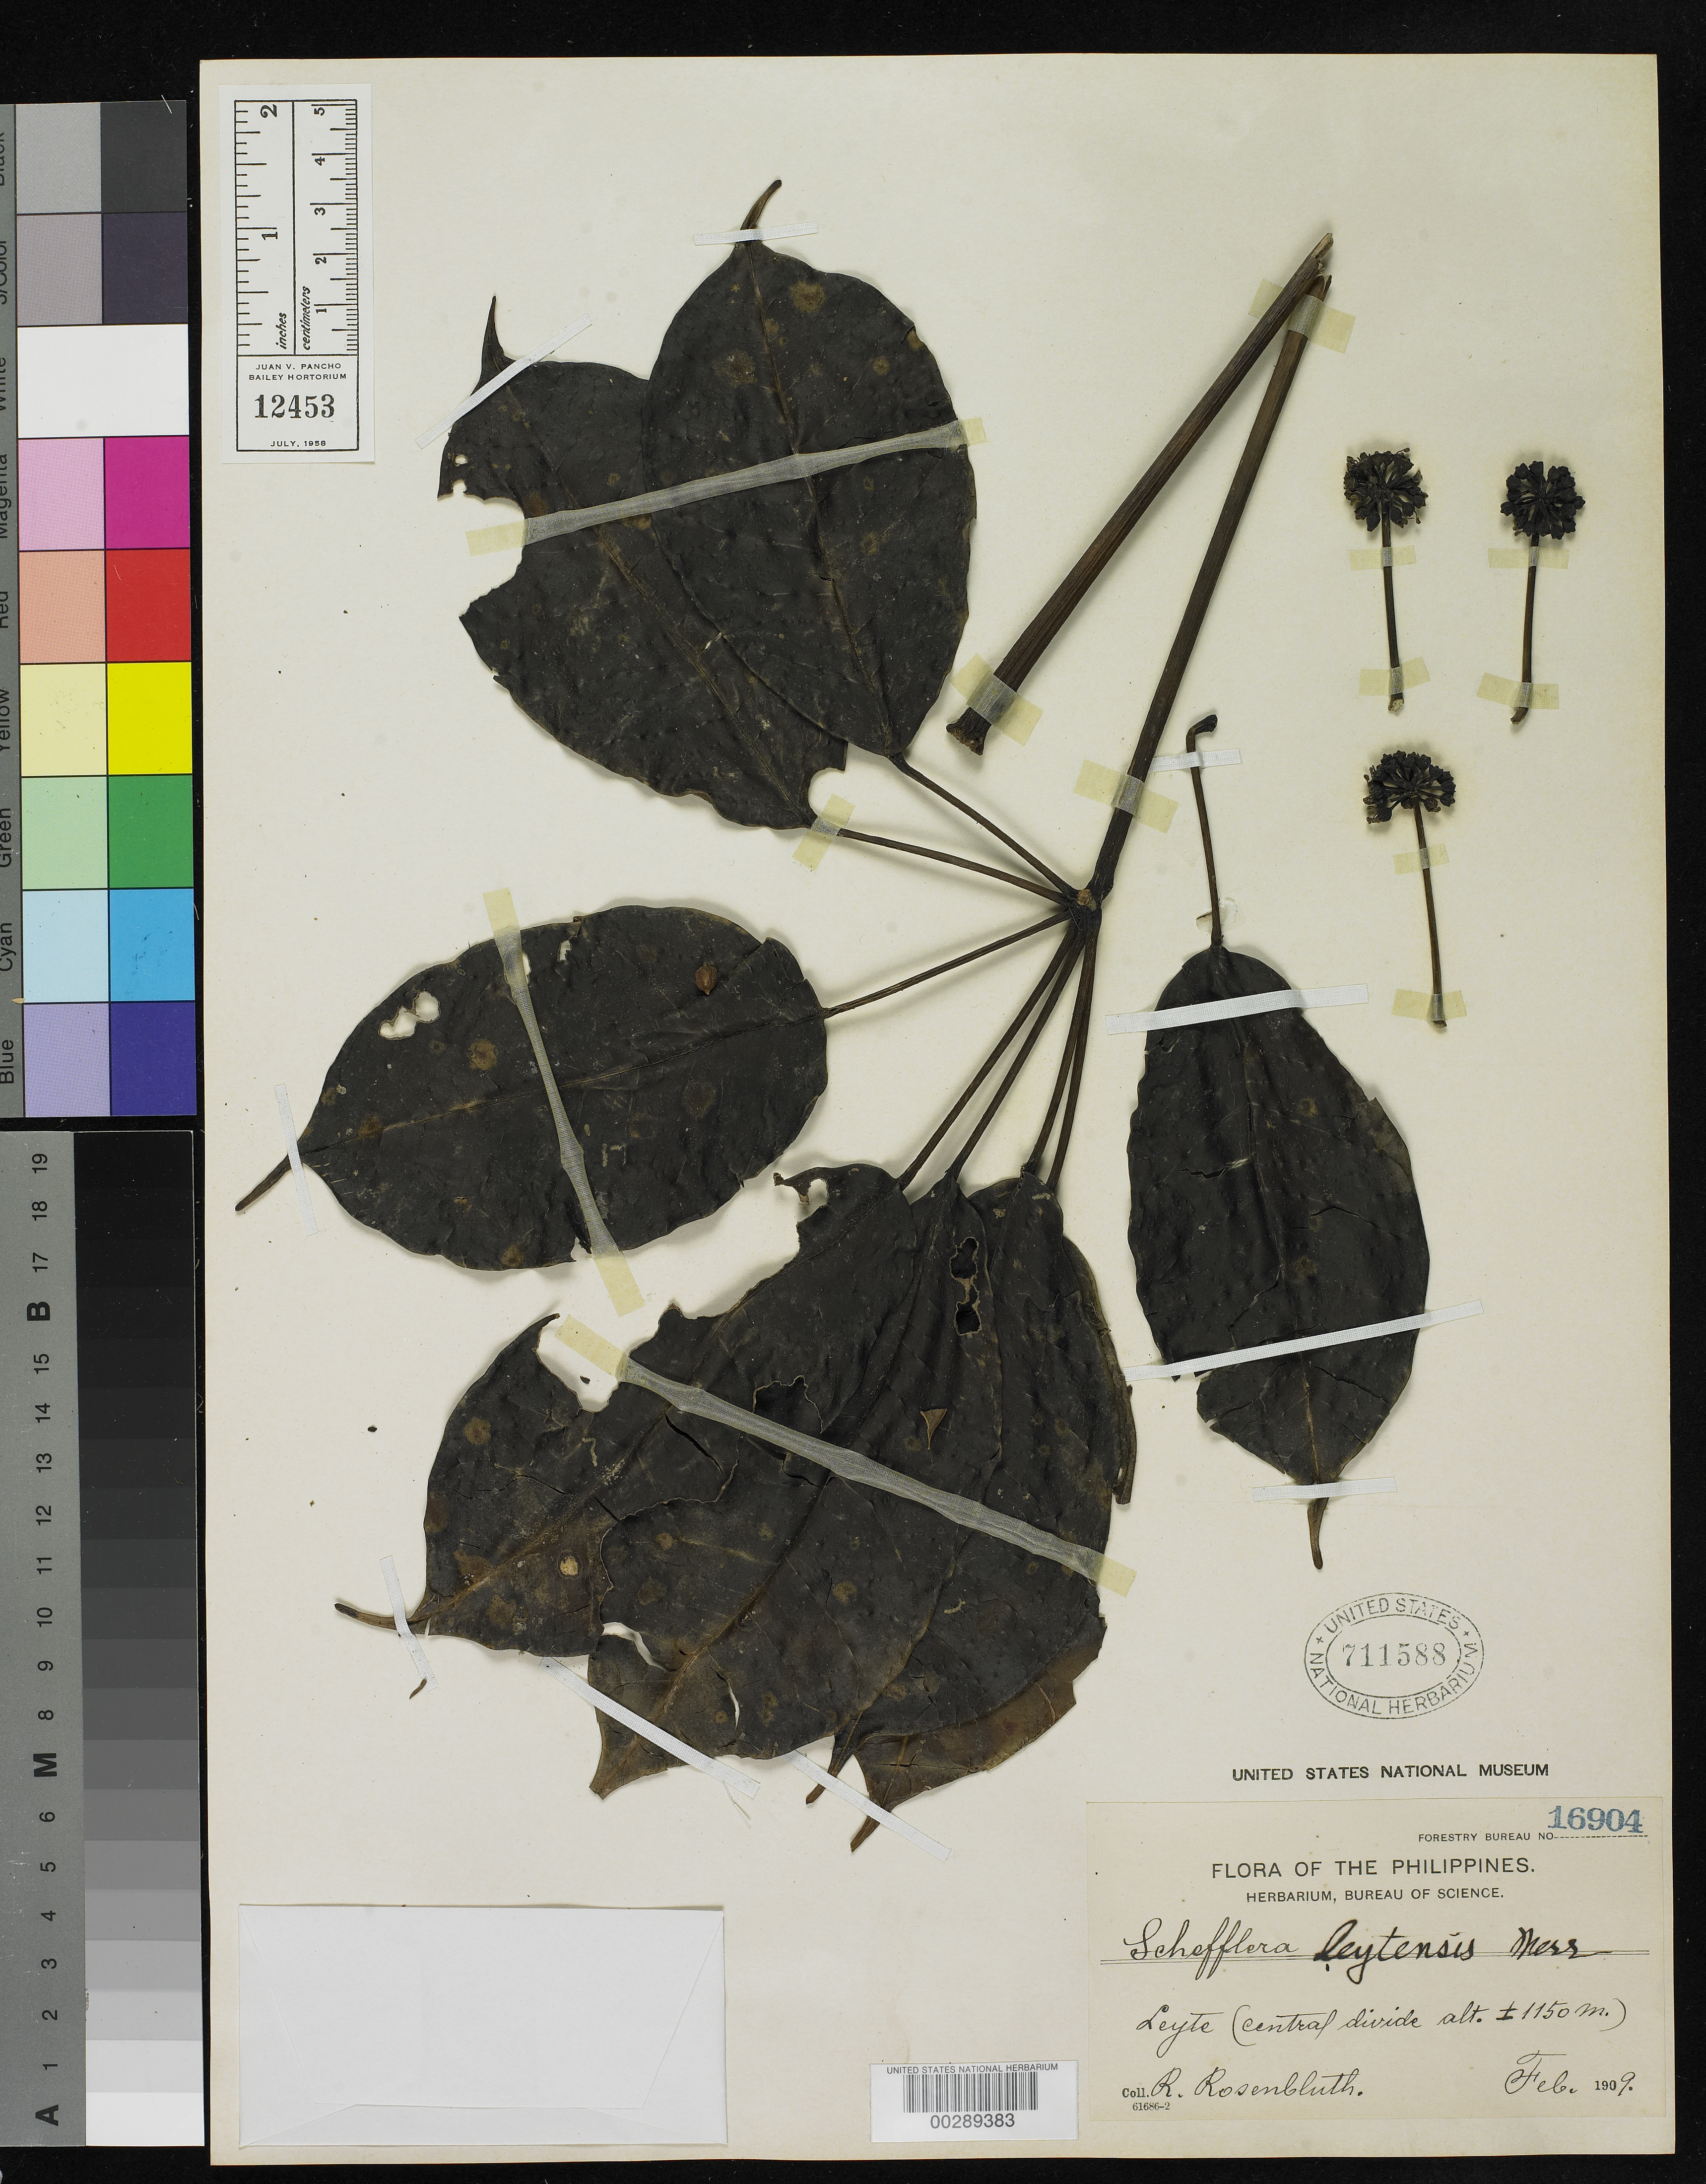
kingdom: Plantae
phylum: Tracheophyta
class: Magnoliopsida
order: Apiales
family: Araliaceae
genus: Schefflera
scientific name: Schefflera leytensis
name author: Merr.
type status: Isotype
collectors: R. Rosenbluth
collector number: For. Bur. 16904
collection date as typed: Feb 1909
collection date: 1909-02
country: Philippines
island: Leyte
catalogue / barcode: US 711588